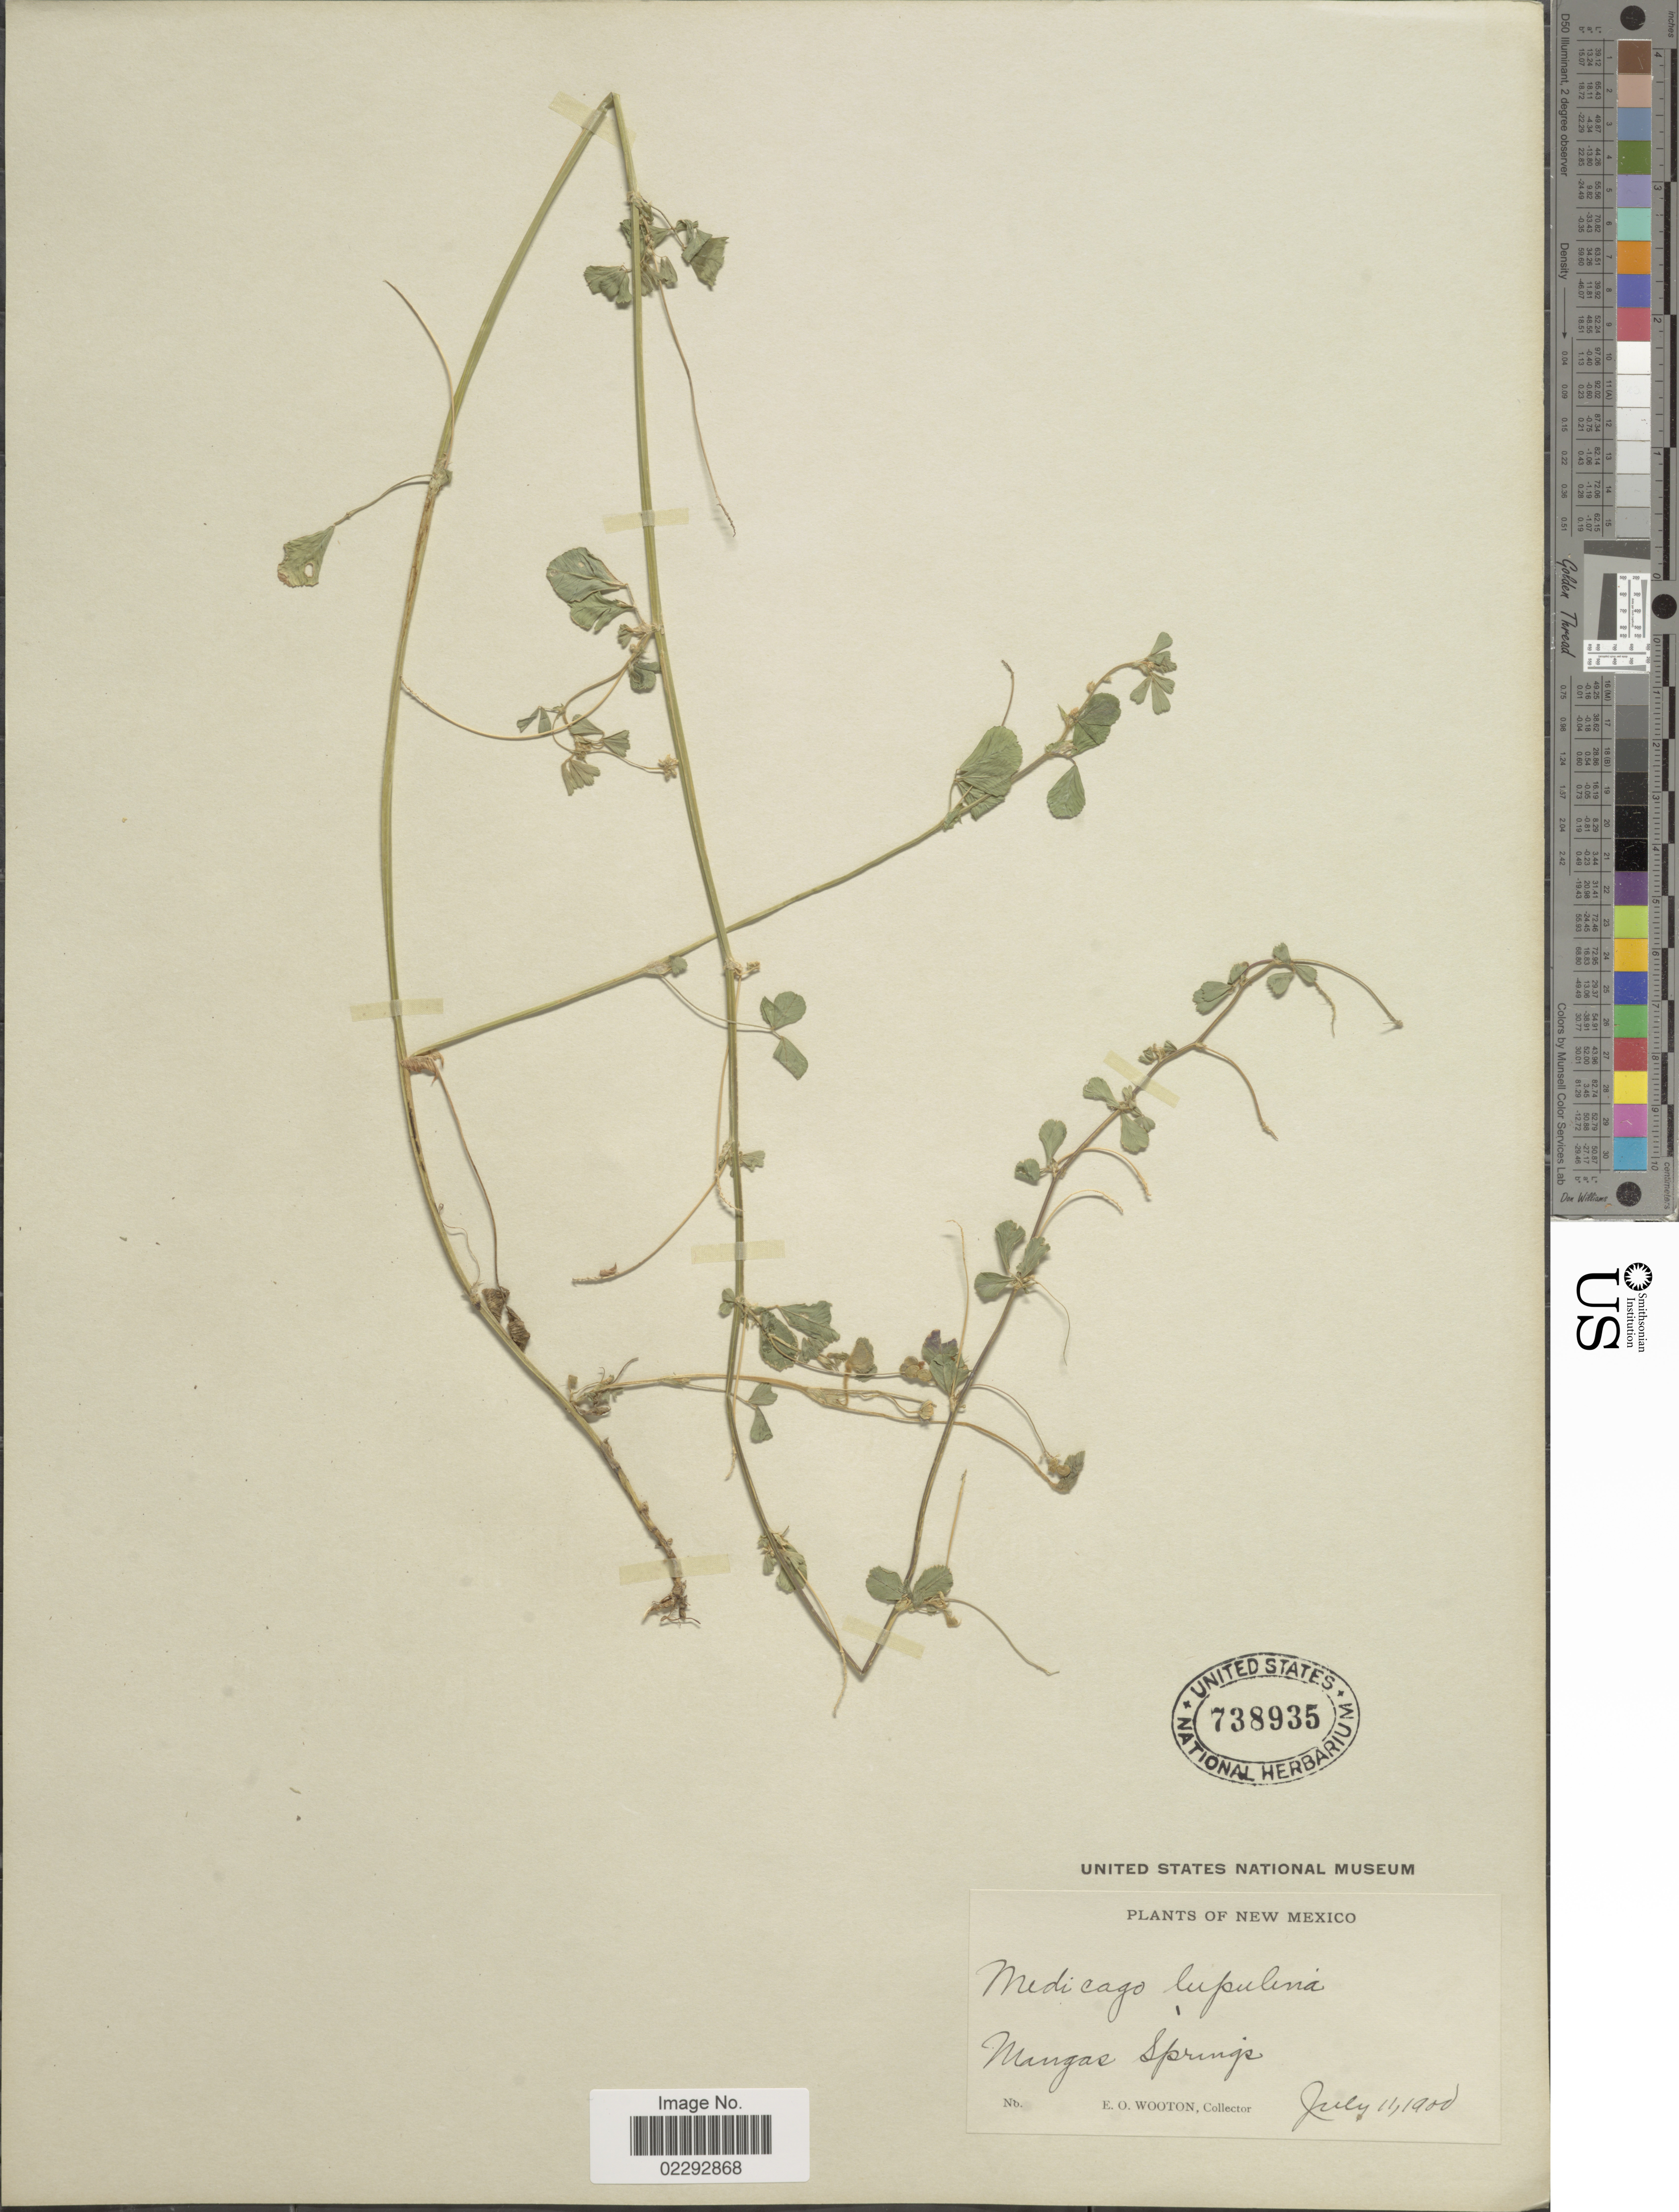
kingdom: Plantae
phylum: Tracheophyta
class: Magnoliopsida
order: Fabales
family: Fabaceae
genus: Medicago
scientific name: Medicago lupulina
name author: L.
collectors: E. O. Wooton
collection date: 1900-07-11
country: United States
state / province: New Mexico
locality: Mangas Springs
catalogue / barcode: US 738935